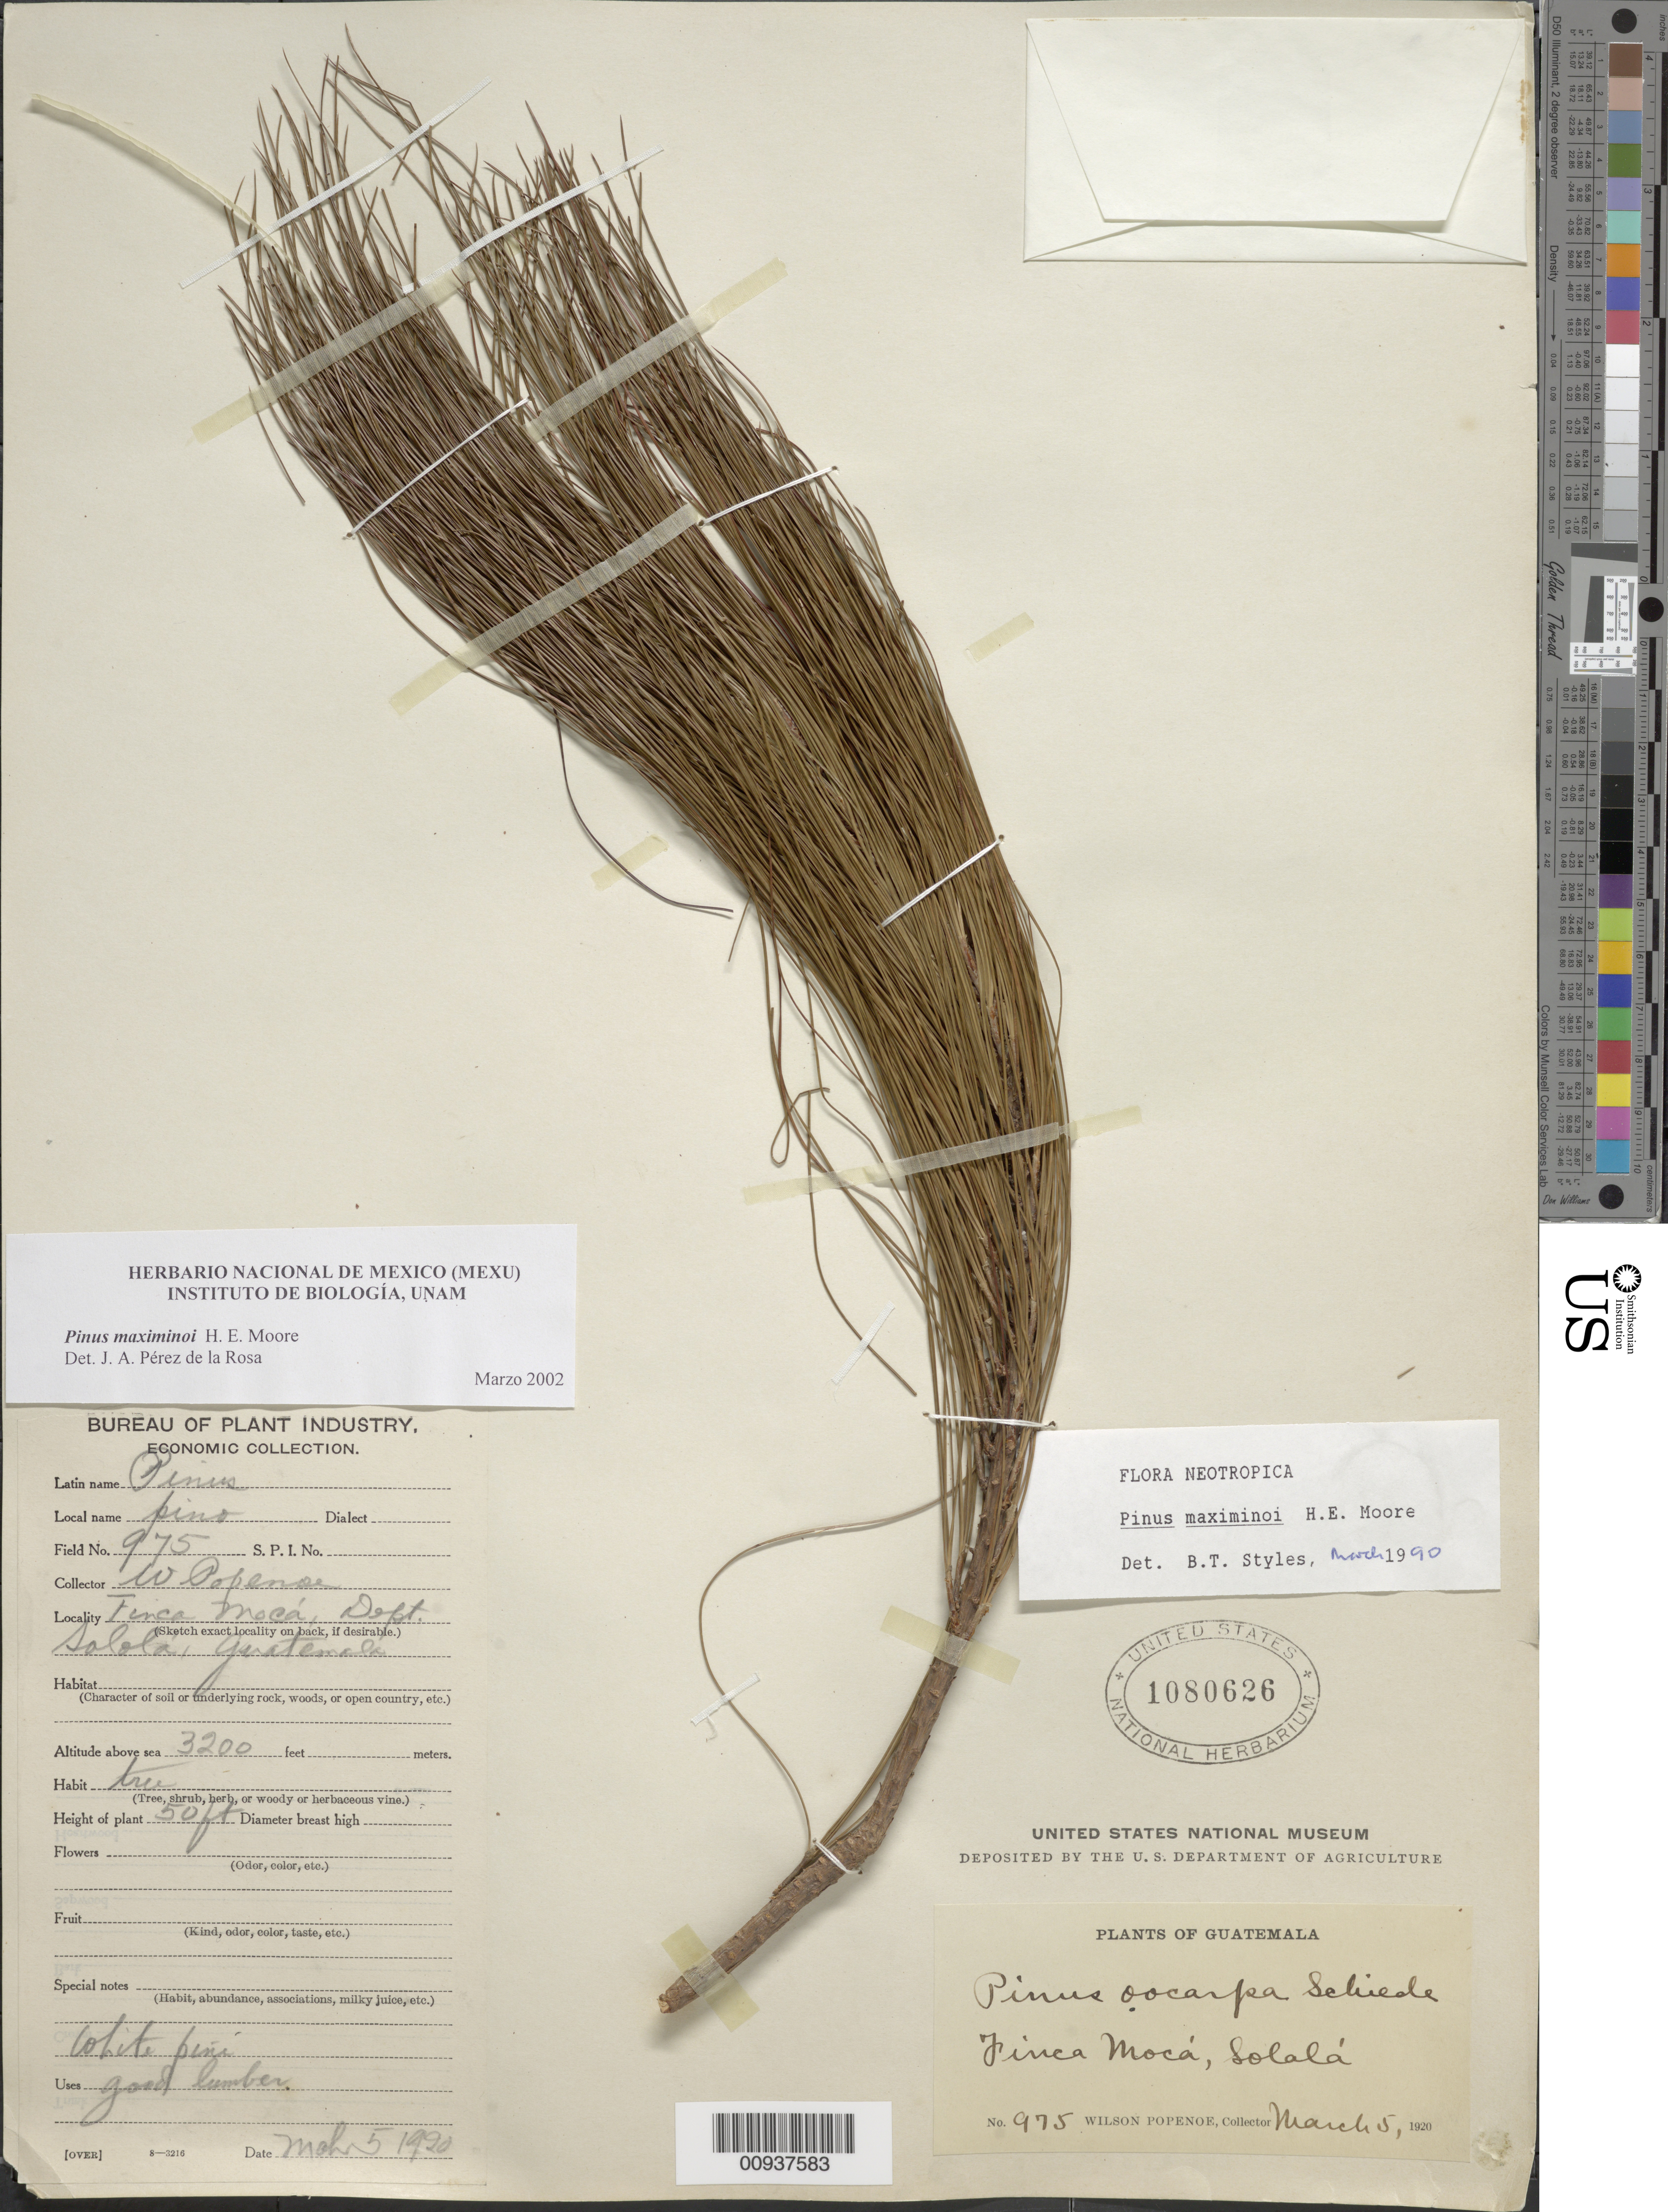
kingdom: Plantae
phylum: Tracheophyta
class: Pinopsida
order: Pinales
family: Pinaceae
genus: Pinus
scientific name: Pinus maximinoi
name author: H.E. Moore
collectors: F. W. Popenoe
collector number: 975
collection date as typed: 05 Mar 1920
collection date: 1920-03-05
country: Guatemala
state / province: Sololá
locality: Finca Mecá.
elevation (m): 975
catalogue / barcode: US 1080626